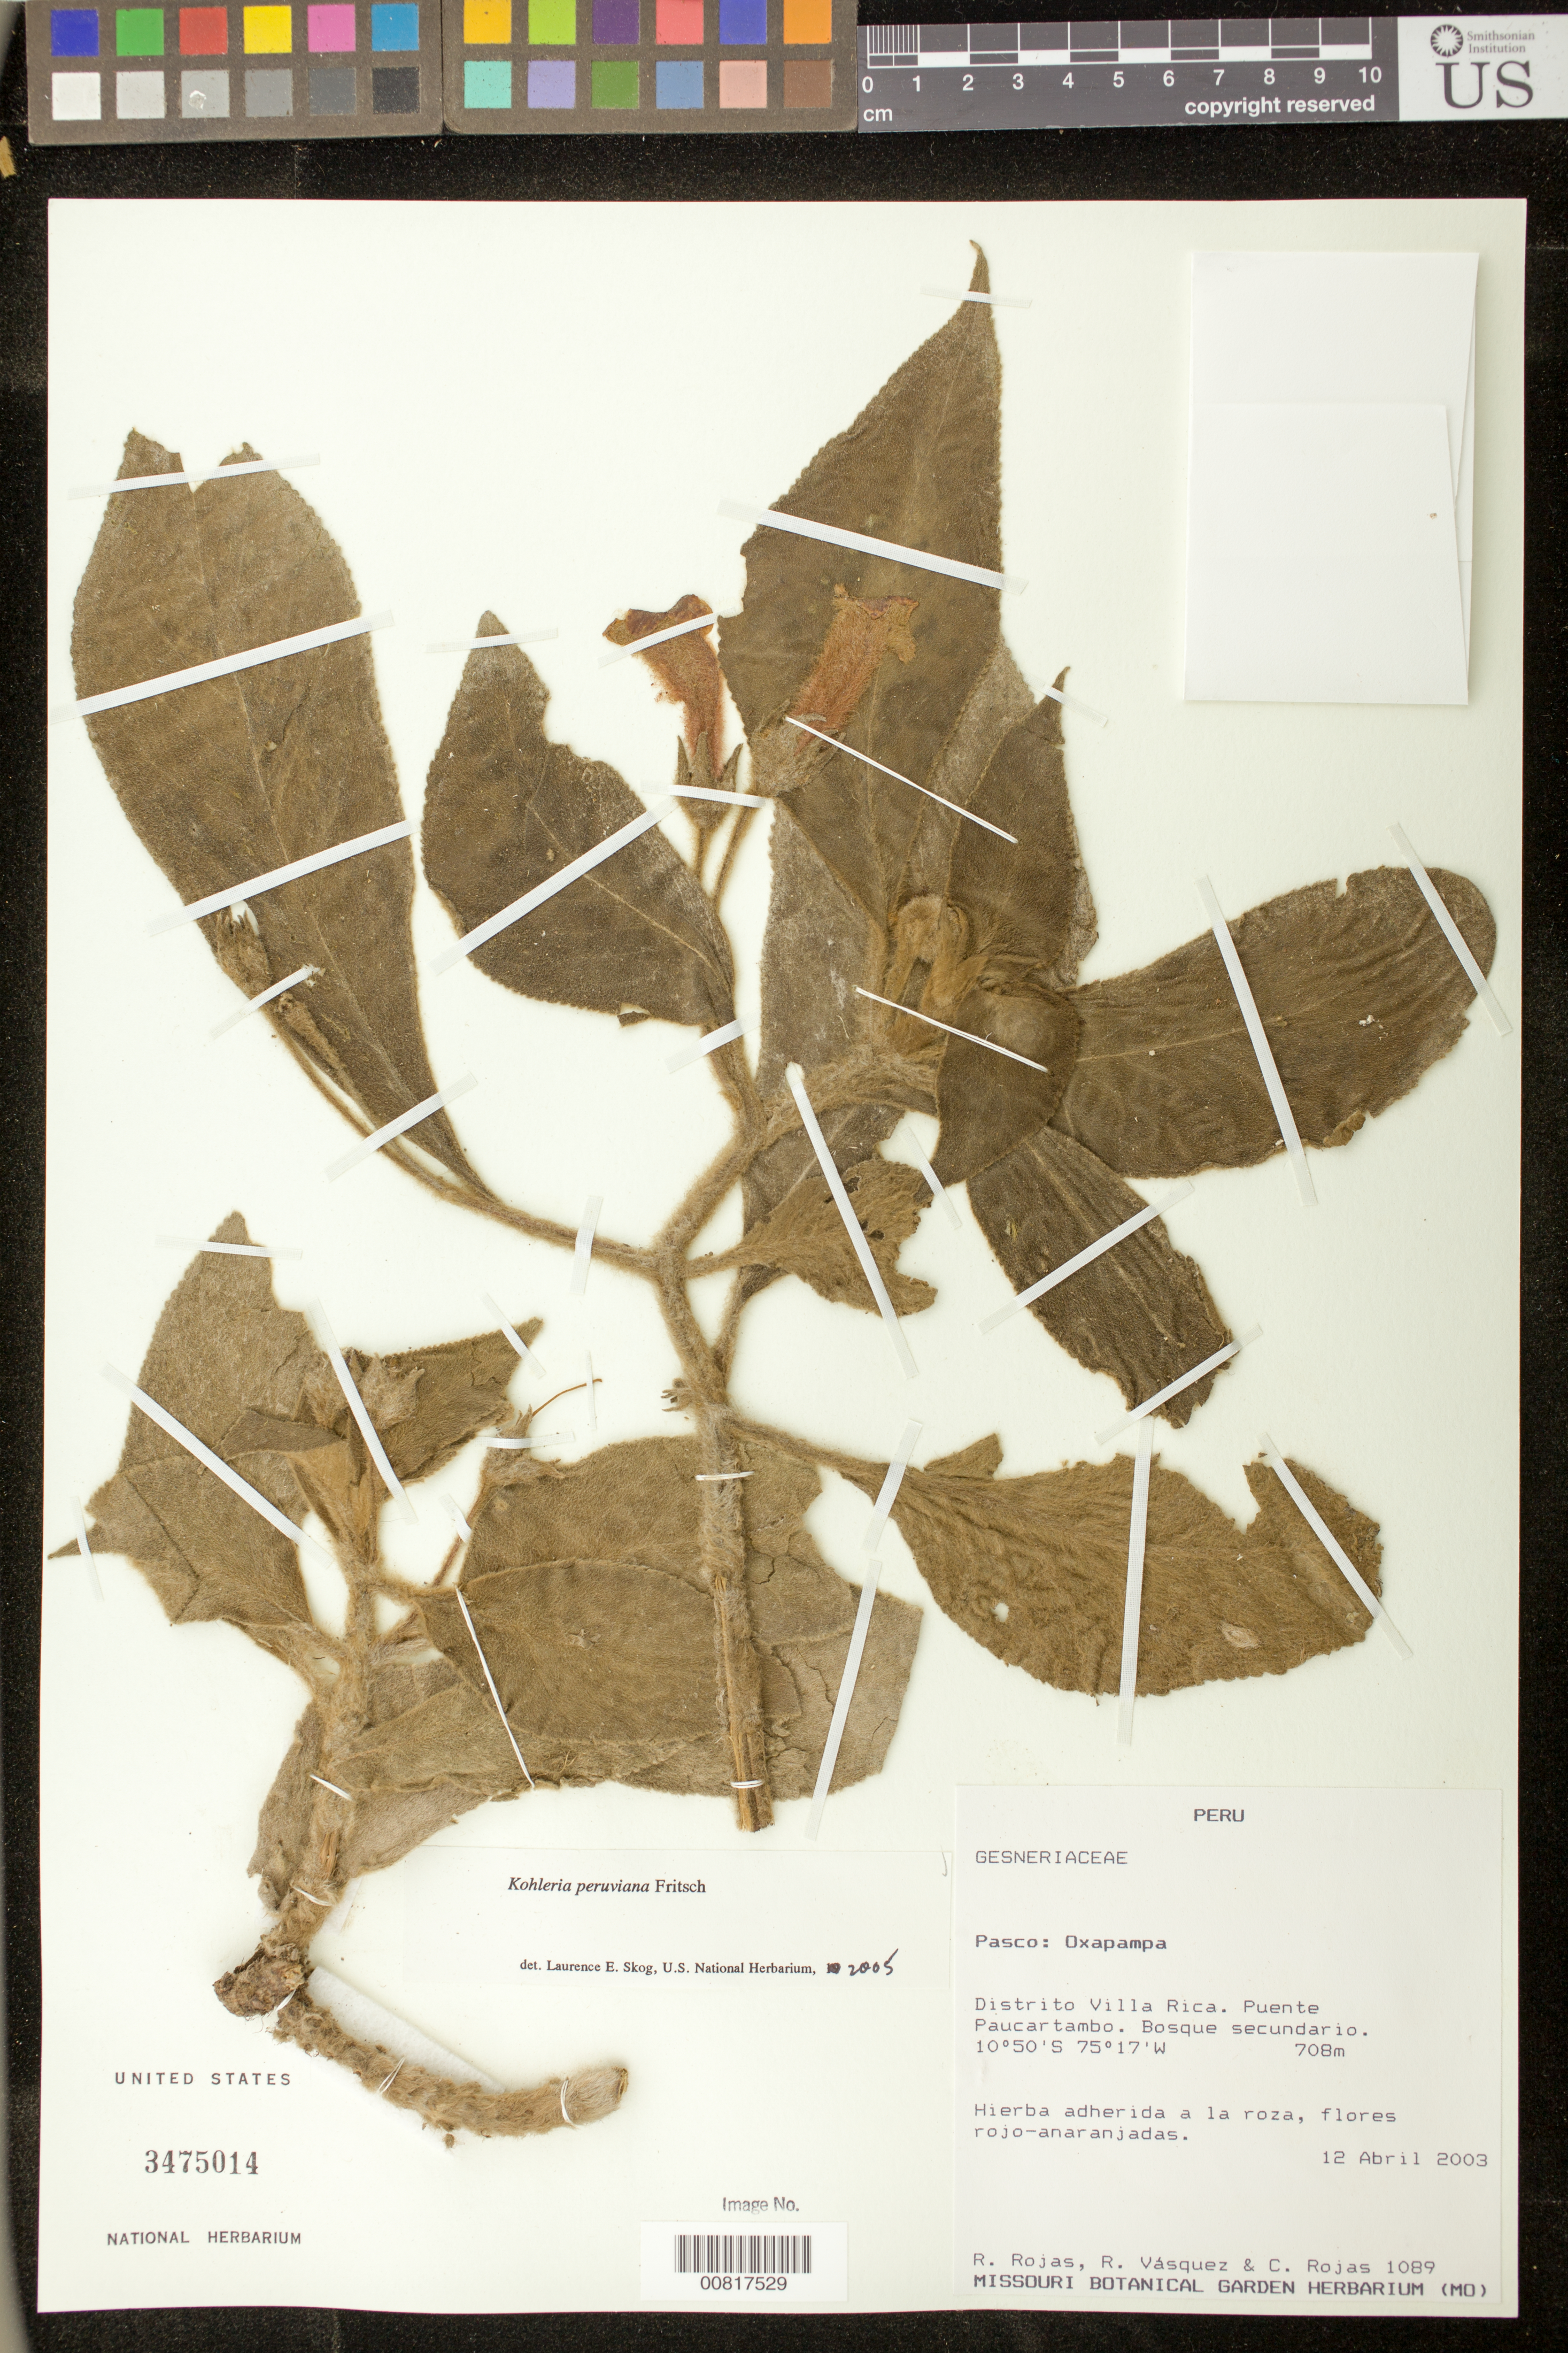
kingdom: Plantae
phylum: Tracheophyta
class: Magnoliopsida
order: Lamiales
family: Gesneriaceae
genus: Kohleria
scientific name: Kohleria peruviana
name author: Fritsch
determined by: Skog, Laurence E.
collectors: R. Rojas, R. Vásquez & C. Rojas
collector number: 1089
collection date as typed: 12 Apr 2003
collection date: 2003-04-12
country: Peru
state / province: Pasco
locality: Pasco: Oxapampa. Distrito Villa Rica. Puente Paucartambo.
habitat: Bosque secundario.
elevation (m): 708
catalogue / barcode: US 3475014